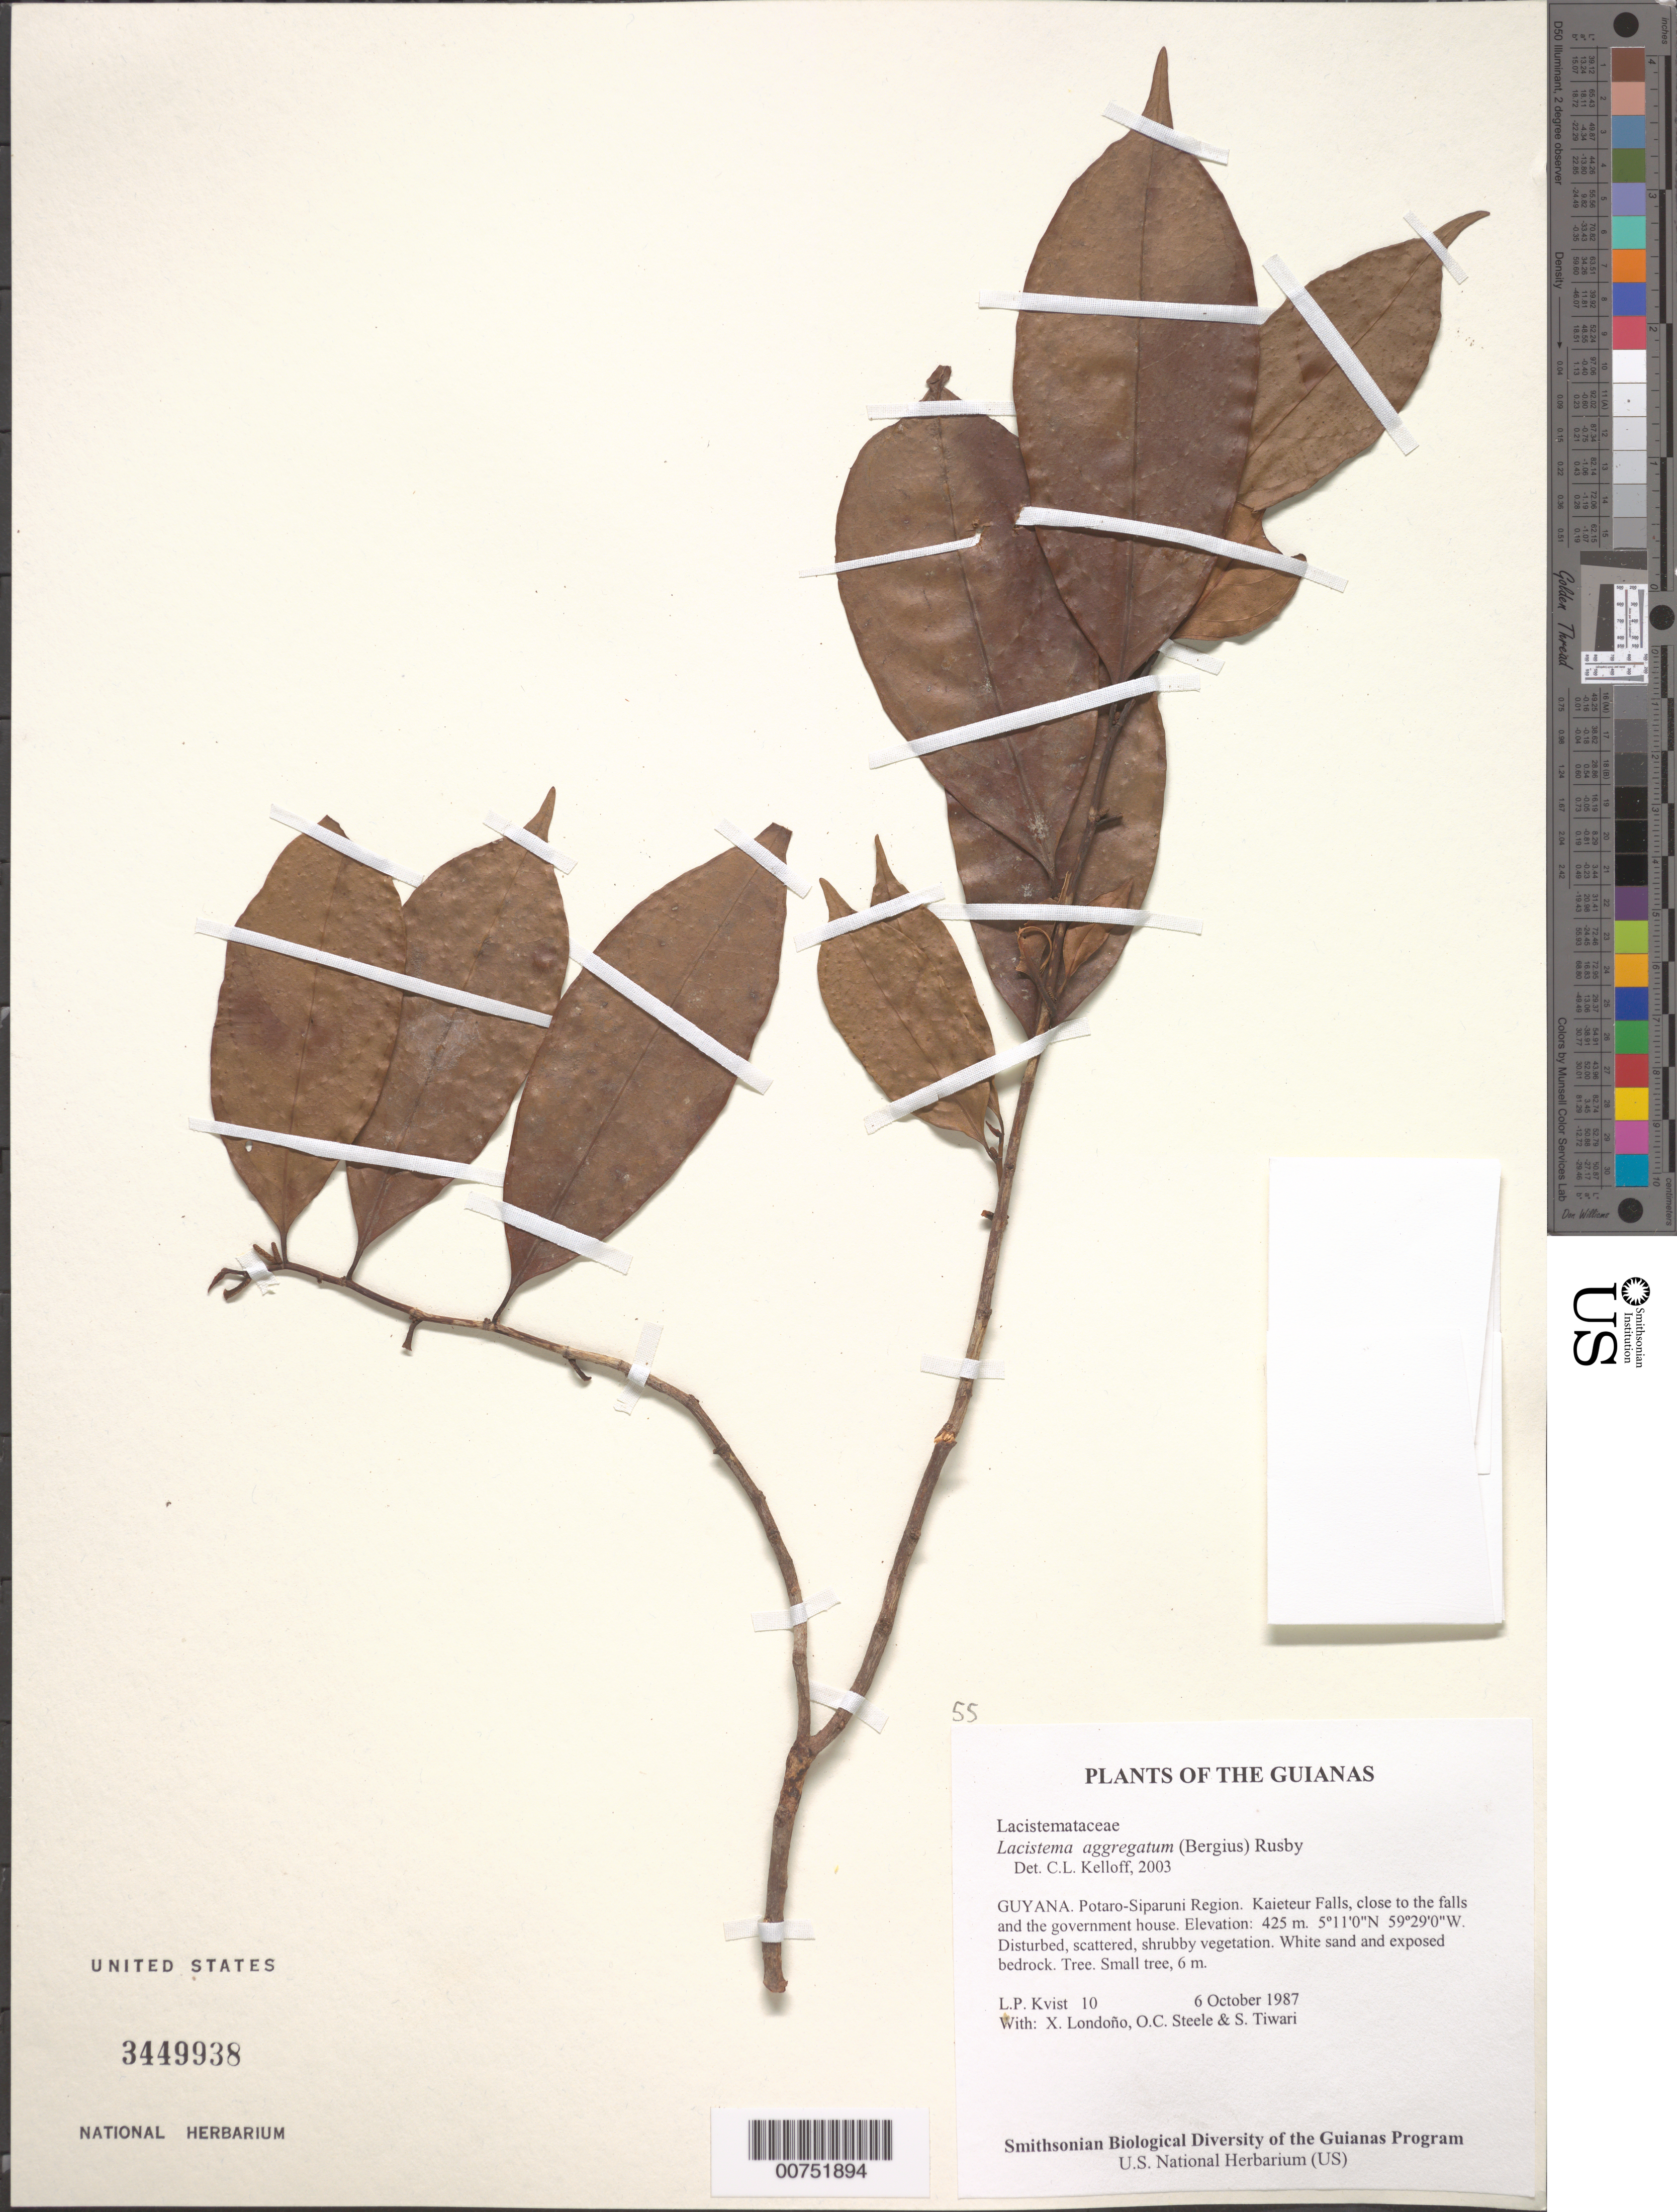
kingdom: Plantae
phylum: Tracheophyta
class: Magnoliopsida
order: Malpighiales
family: Lacistemataceae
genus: Lacistema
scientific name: Lacistema aggregatum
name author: (P.J. Bergius) Rusby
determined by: Kelloff, Carol L., (US), Smithsonian Institution - National Museum of Natural History (UNITED STATES)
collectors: L. P. Kvist, X. Londoño, O. C. Steele & S. Tiwari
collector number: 10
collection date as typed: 6 October 1987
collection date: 1987-10-06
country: Guyana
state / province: Potaro-Siparuni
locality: Kaieteur Falls, close to the falls and the government house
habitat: Disturbed, scattered, shrubby vegetation. White sand and exposed bedrock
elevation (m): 425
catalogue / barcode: US 3449938